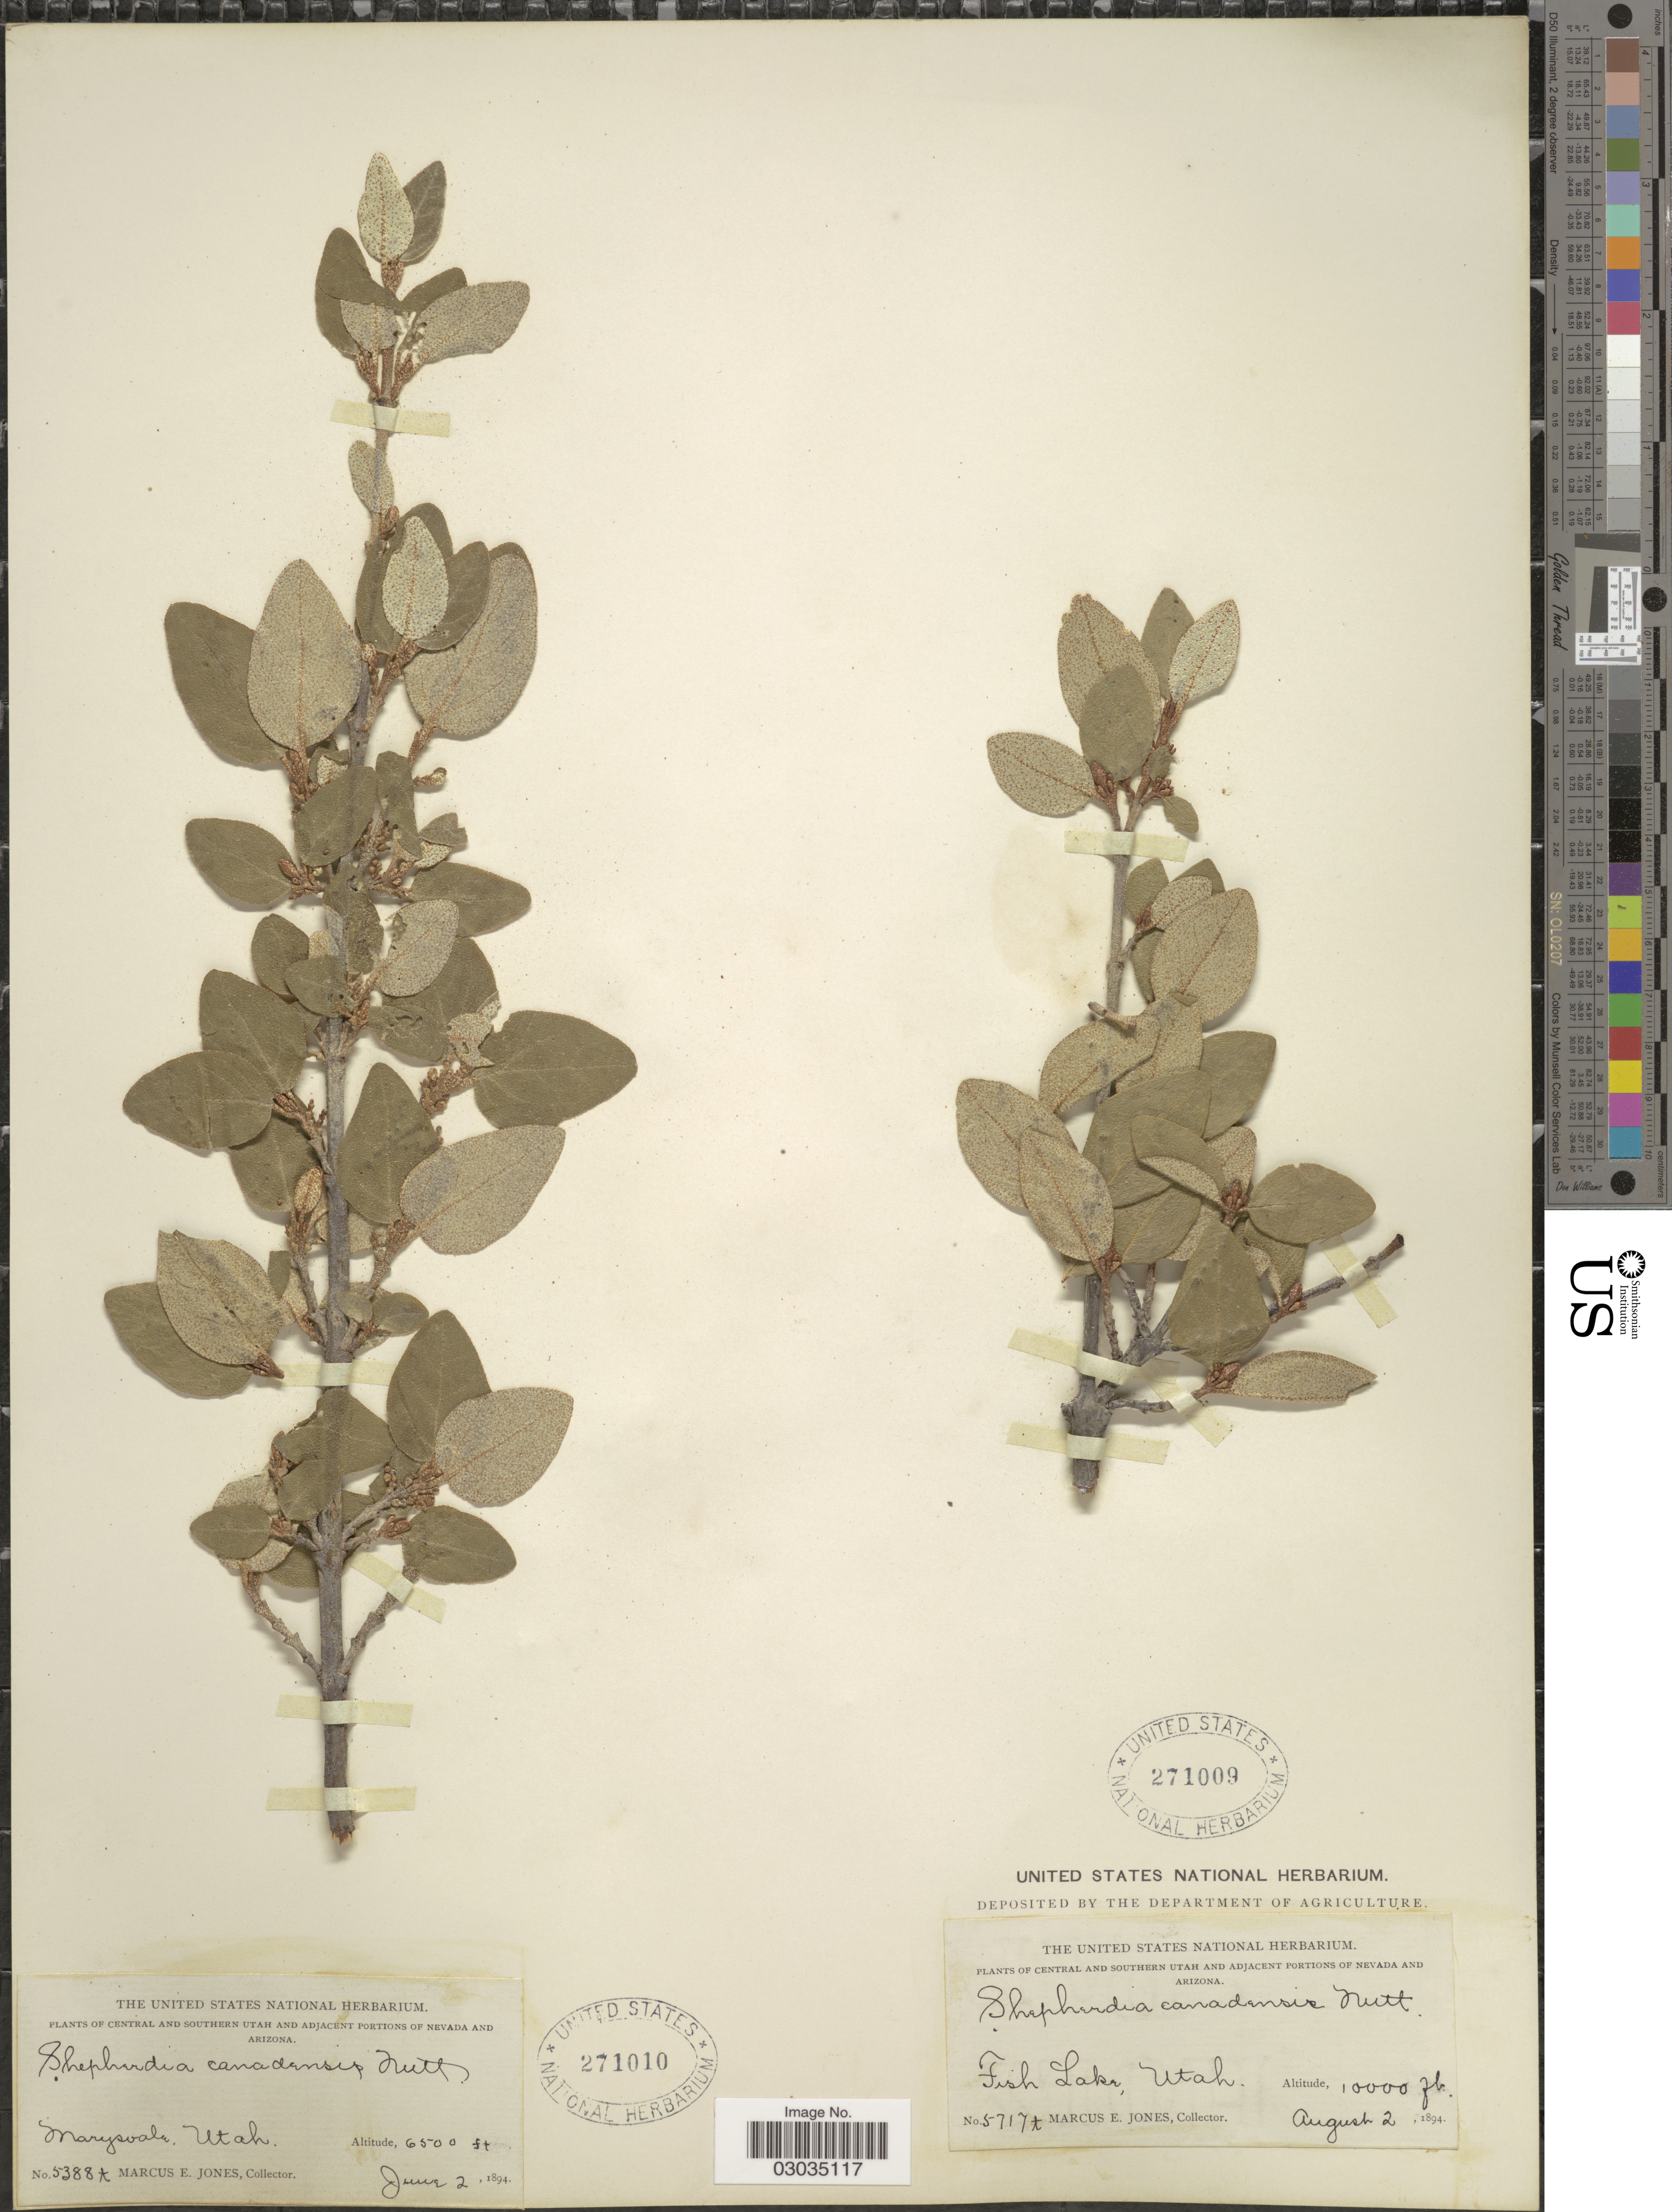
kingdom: Plantae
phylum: Tracheophyta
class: Magnoliopsida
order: Rosales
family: Elaeagnaceae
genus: Shepherdia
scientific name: Shepherdia canadensis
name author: (L.) Nutt.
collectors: M. E. Jones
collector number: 5717t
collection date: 1894-08-02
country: United States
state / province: Utah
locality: Central and Southern Utah, Fish Lake, Utah.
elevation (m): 3048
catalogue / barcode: US 271009-2